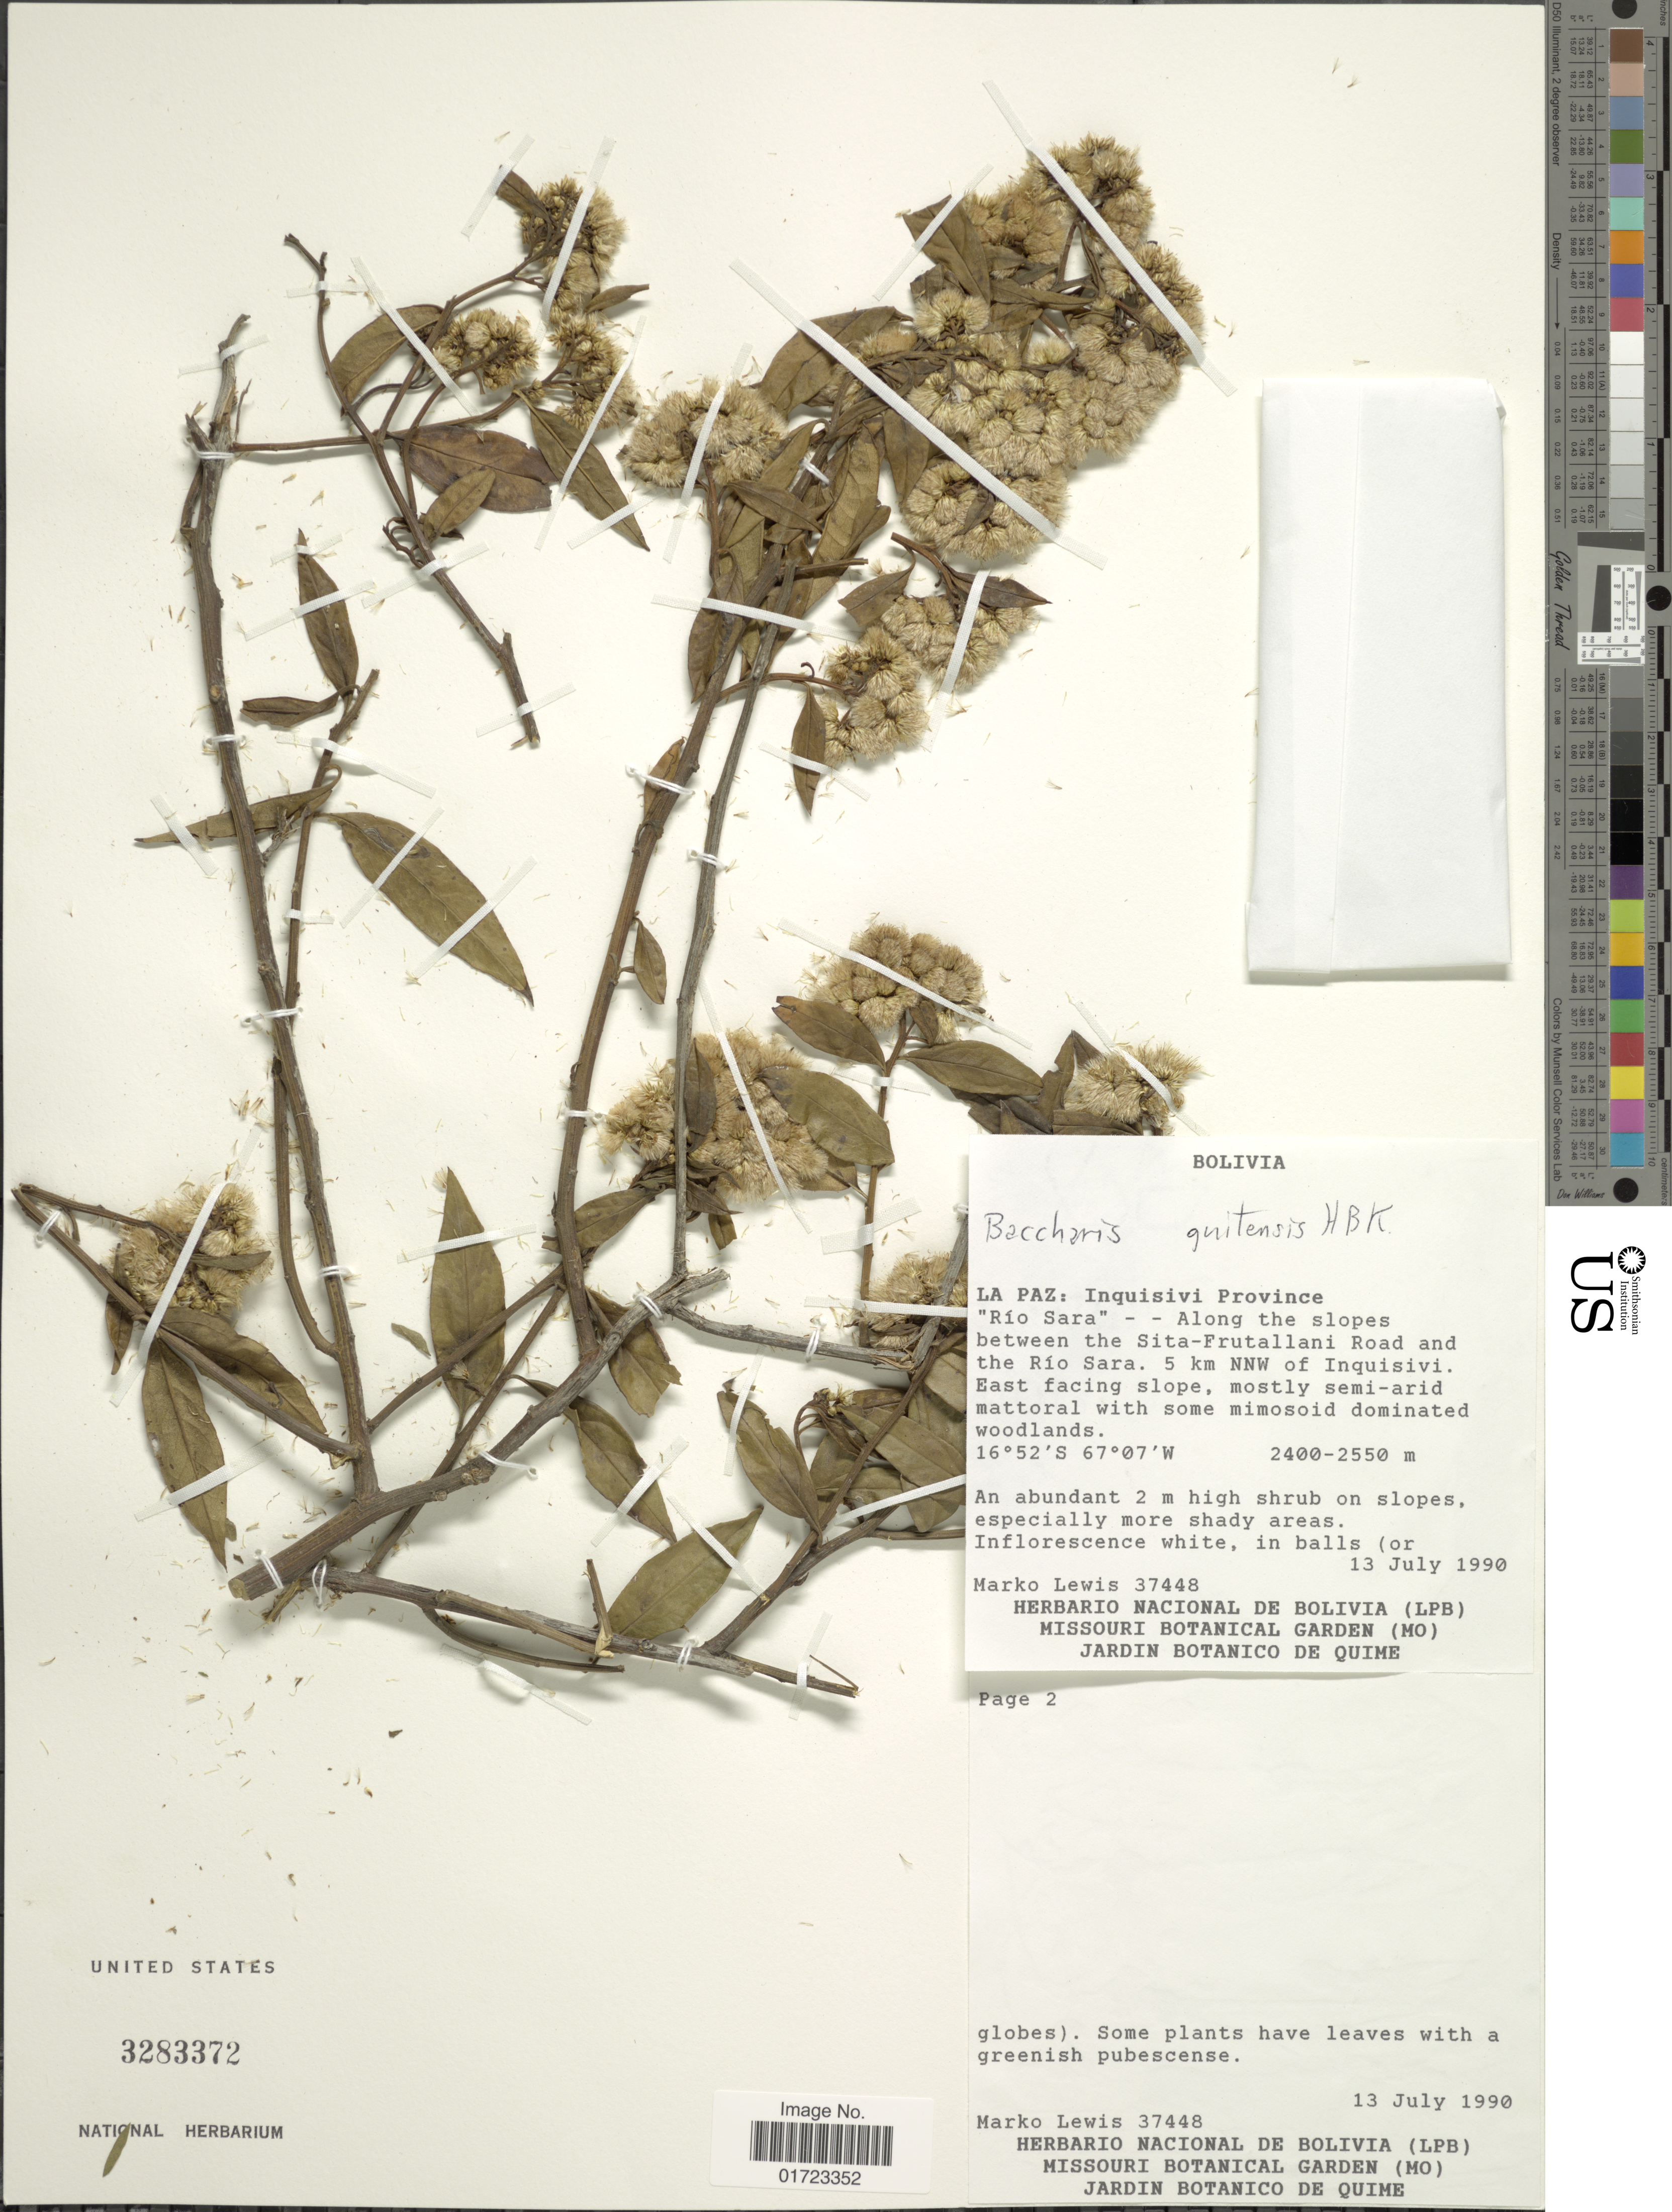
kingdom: Plantae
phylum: Tracheophyta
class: Magnoliopsida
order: Asterales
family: Asteraceae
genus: Baccharis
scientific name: Baccharis quitensis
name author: Kunth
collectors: M. A. Lewis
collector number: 37448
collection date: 1990-07-13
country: Bolivia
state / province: La Paz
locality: Bolivia. La Paz: Inquisivi Province " Rio Sara "- - Along the slopes between the Sita - Frutallani Road and the Rio Sara. 5 km NNW of Inquisivi. East facing slope.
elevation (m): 2400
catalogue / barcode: US 3283372